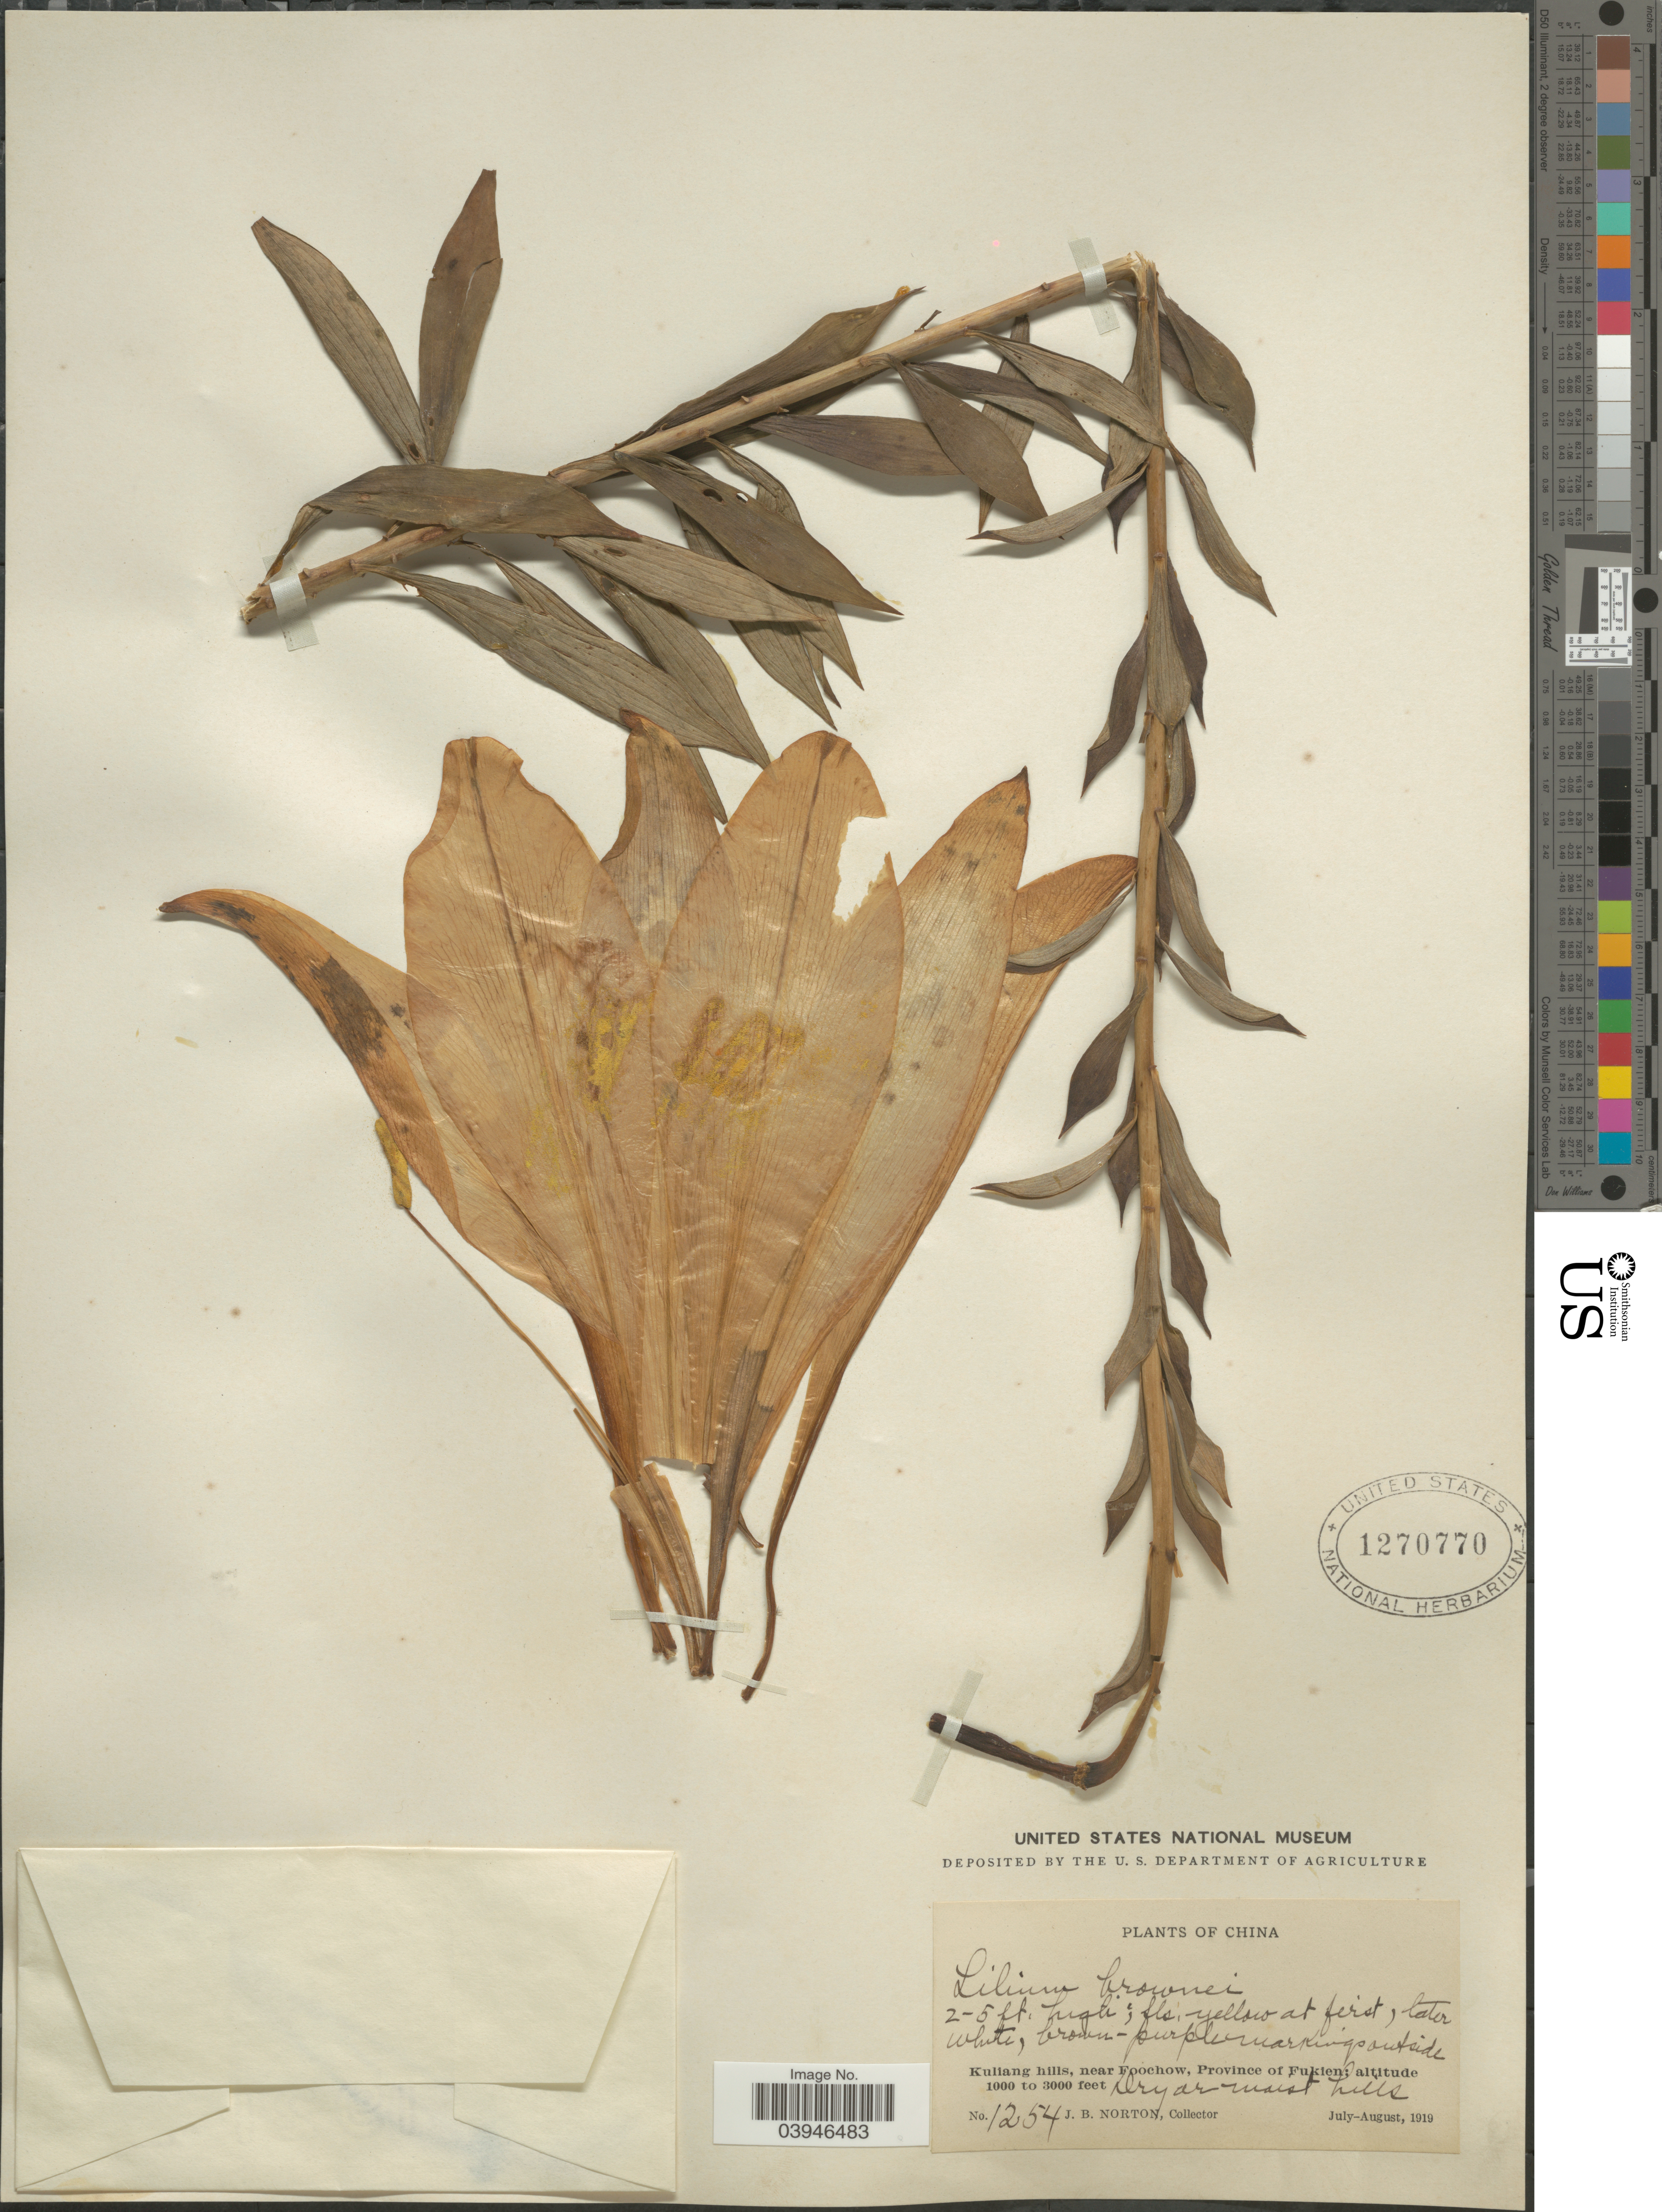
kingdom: Plantae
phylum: Tracheophyta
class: Liliopsida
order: Liliales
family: Liliaceae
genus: Lilium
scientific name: Lilium brownii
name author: F.E. Br. ex Miellez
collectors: J. B. Norton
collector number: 1254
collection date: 1919-07/1919-08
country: China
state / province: Fujian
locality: Kuliang hills, near Foochow, Province of Fukien.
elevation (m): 305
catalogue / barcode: US 1270770